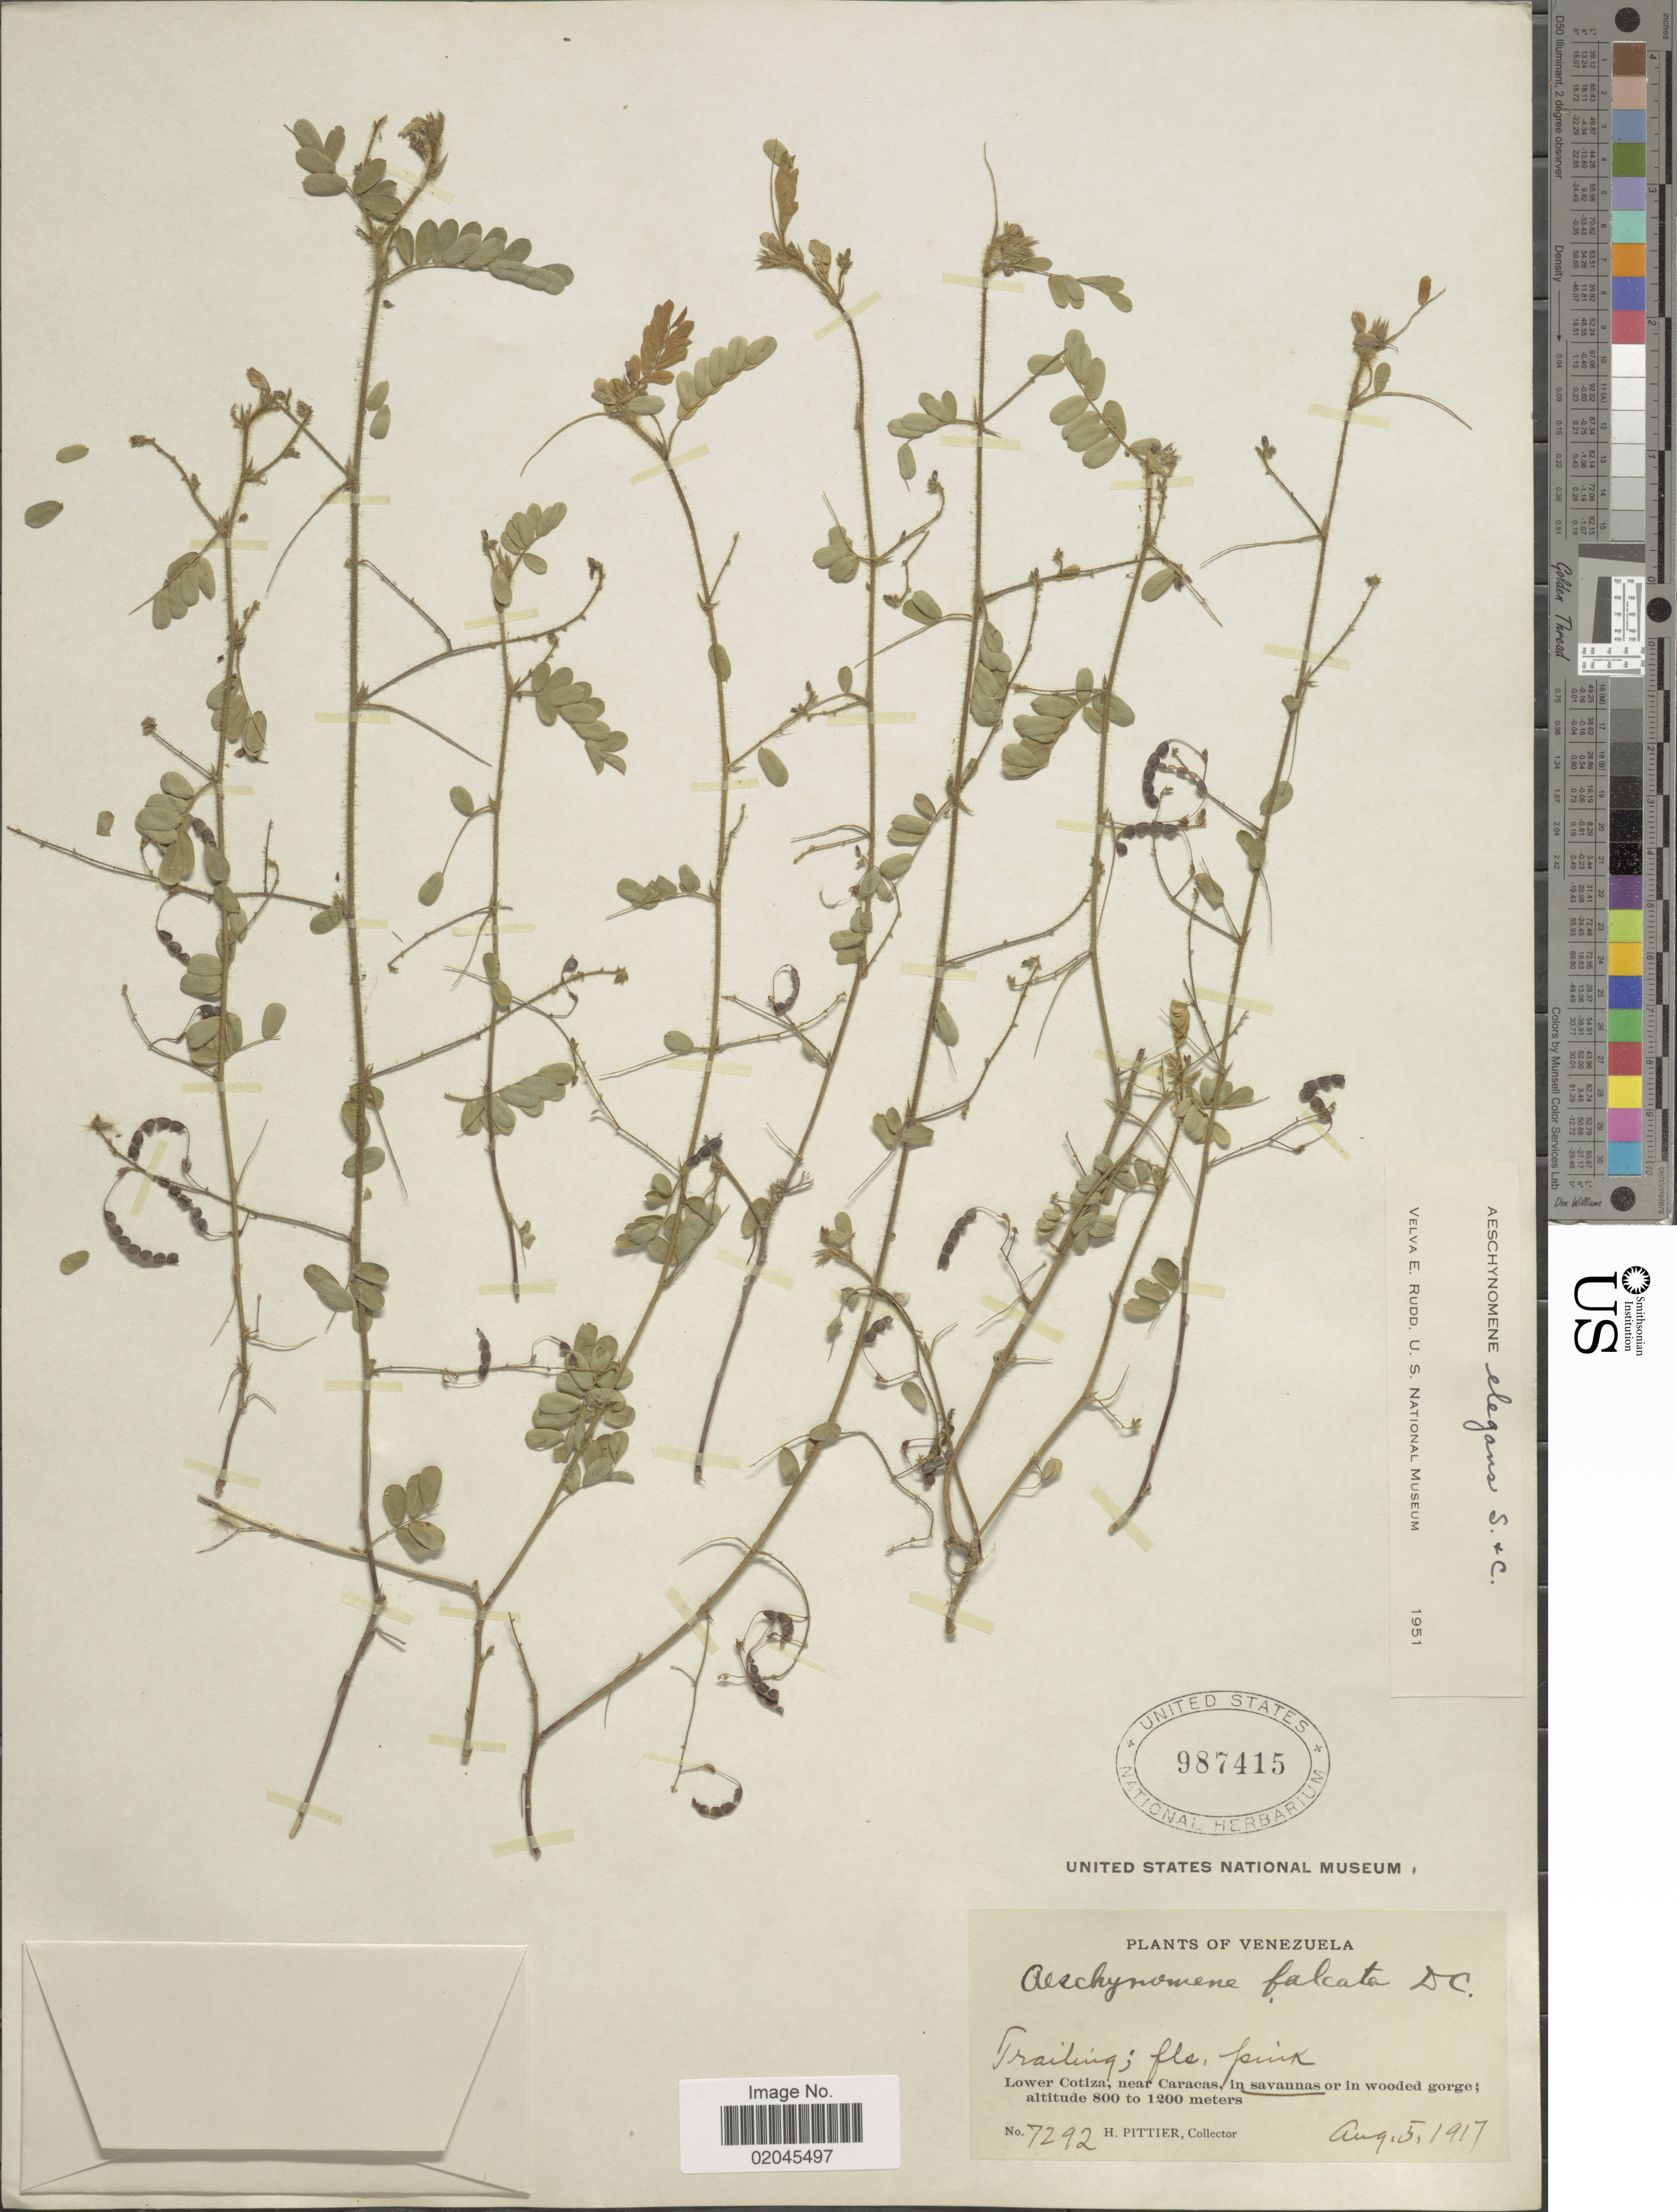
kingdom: Plantae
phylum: Tracheophyta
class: Magnoliopsida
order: Fabales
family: Fabaceae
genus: Aeschynomene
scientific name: Aeschynomene elegans var. elegans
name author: Cham. ex Schltdl.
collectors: H. F. Pittier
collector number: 7292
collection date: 1917-08-05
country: Venezuela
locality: Lower Cotiza, near Caracas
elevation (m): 800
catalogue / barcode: US 987415